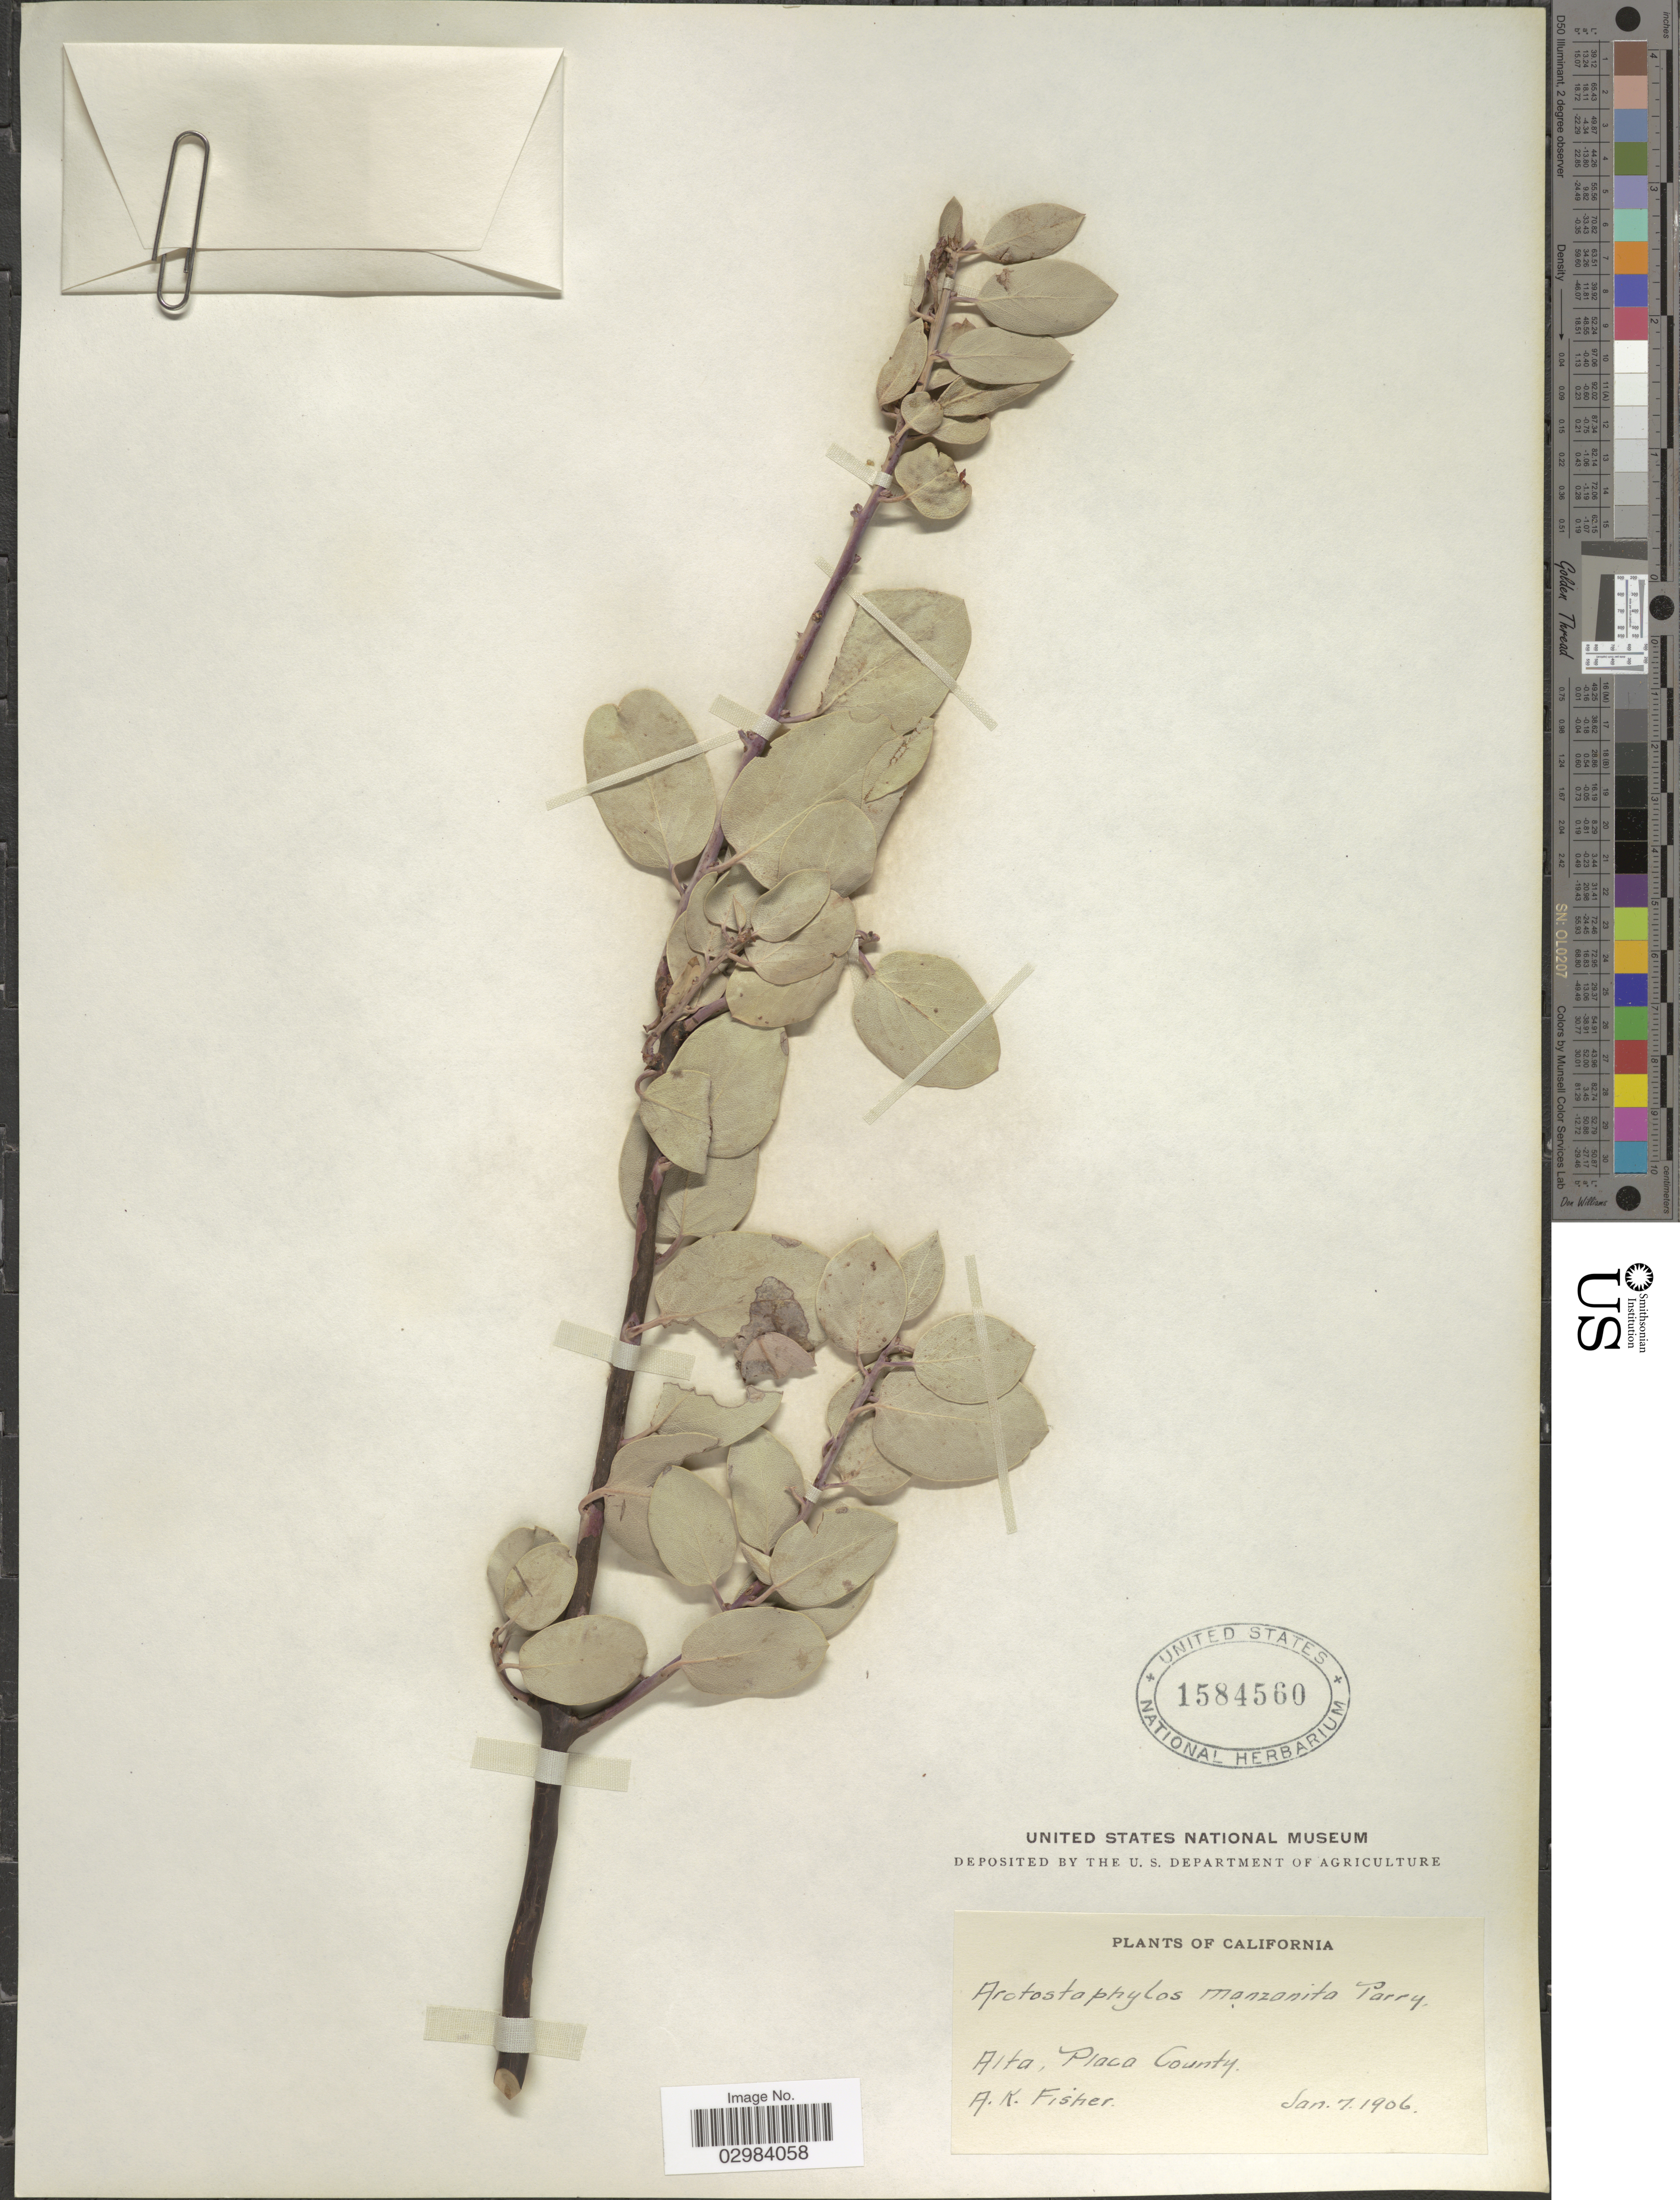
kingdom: Plantae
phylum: Tracheophyta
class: Magnoliopsida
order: Ericales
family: Ericaceae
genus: Arctostaphylos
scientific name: Arctostaphylos manzanita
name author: Parry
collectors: A. K. Fisher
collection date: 1906-01-07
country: United States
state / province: California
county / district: Placer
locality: Alta, Placa County.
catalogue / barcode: US 1584560